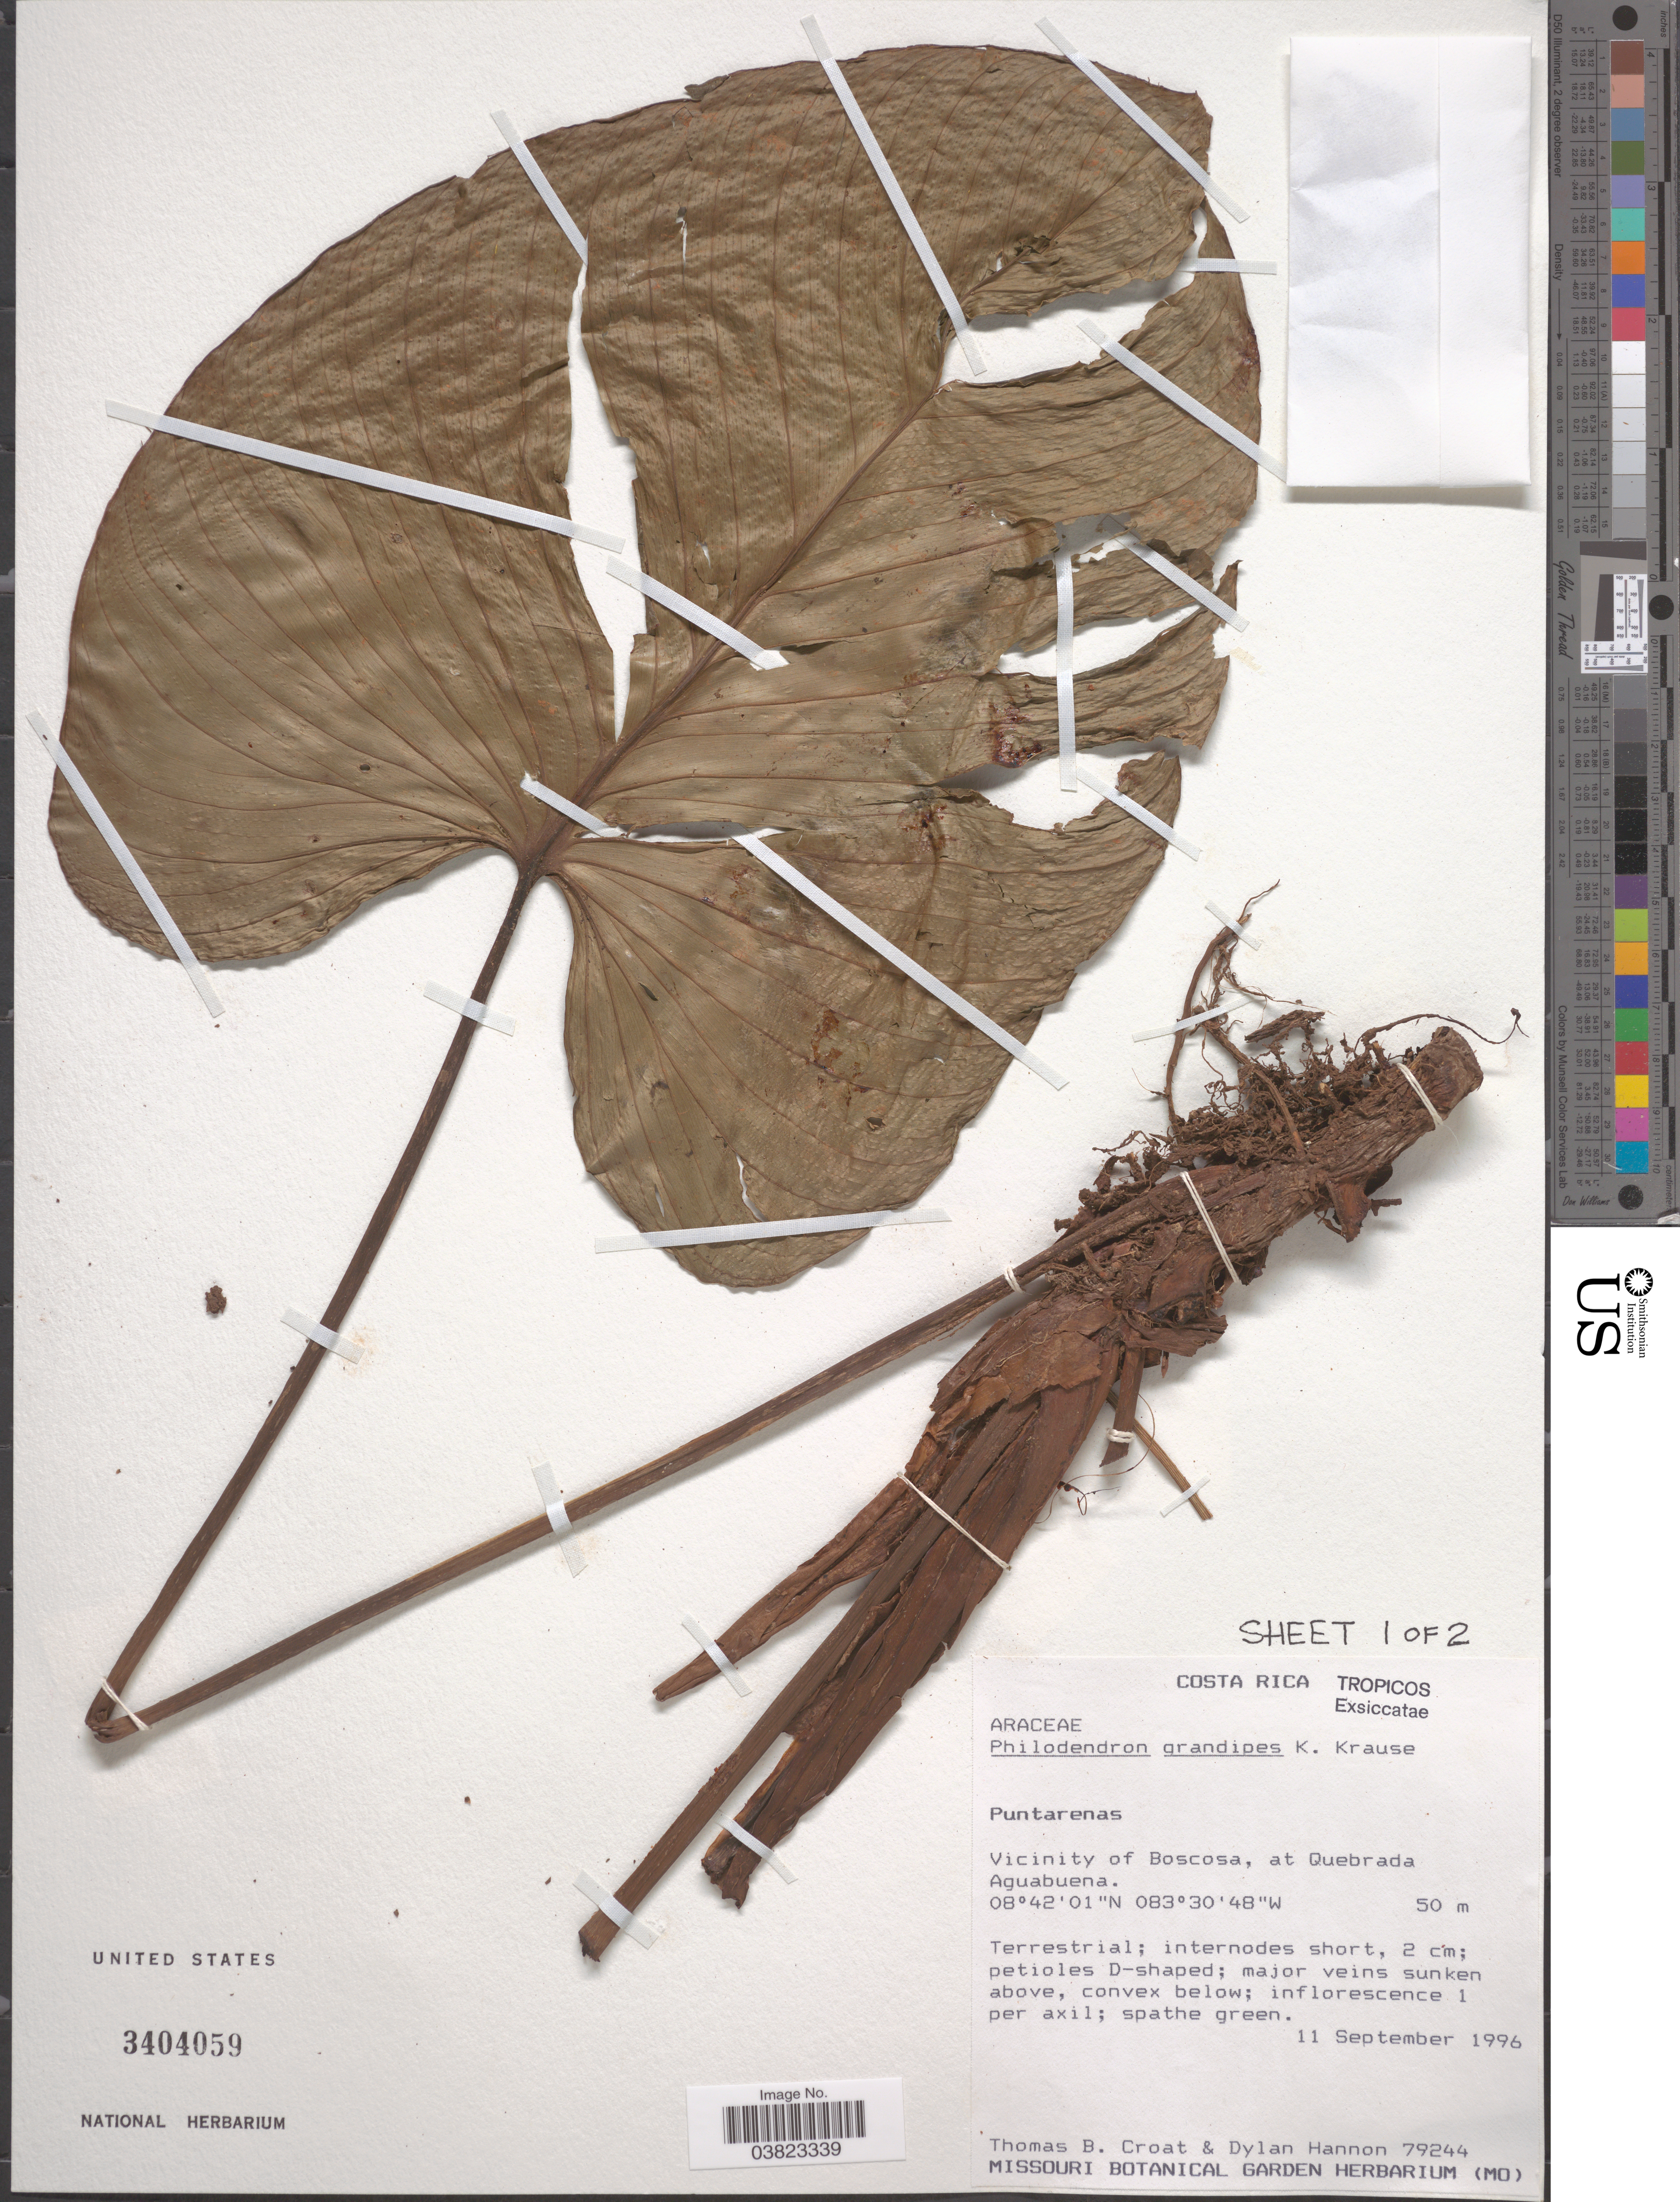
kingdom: Plantae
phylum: Tracheophyta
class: Liliopsida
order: Alismatales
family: Araceae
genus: Philodendron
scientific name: Philodendron grandipes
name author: K. Krause in Engl.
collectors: T. B. Croat & D. Hannon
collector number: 79244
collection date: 1996-09-11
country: Costa Rica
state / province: Puntarenas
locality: Vicinity of Boscosa, at Quebrada Aguabuena.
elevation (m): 50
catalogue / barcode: US 3404059